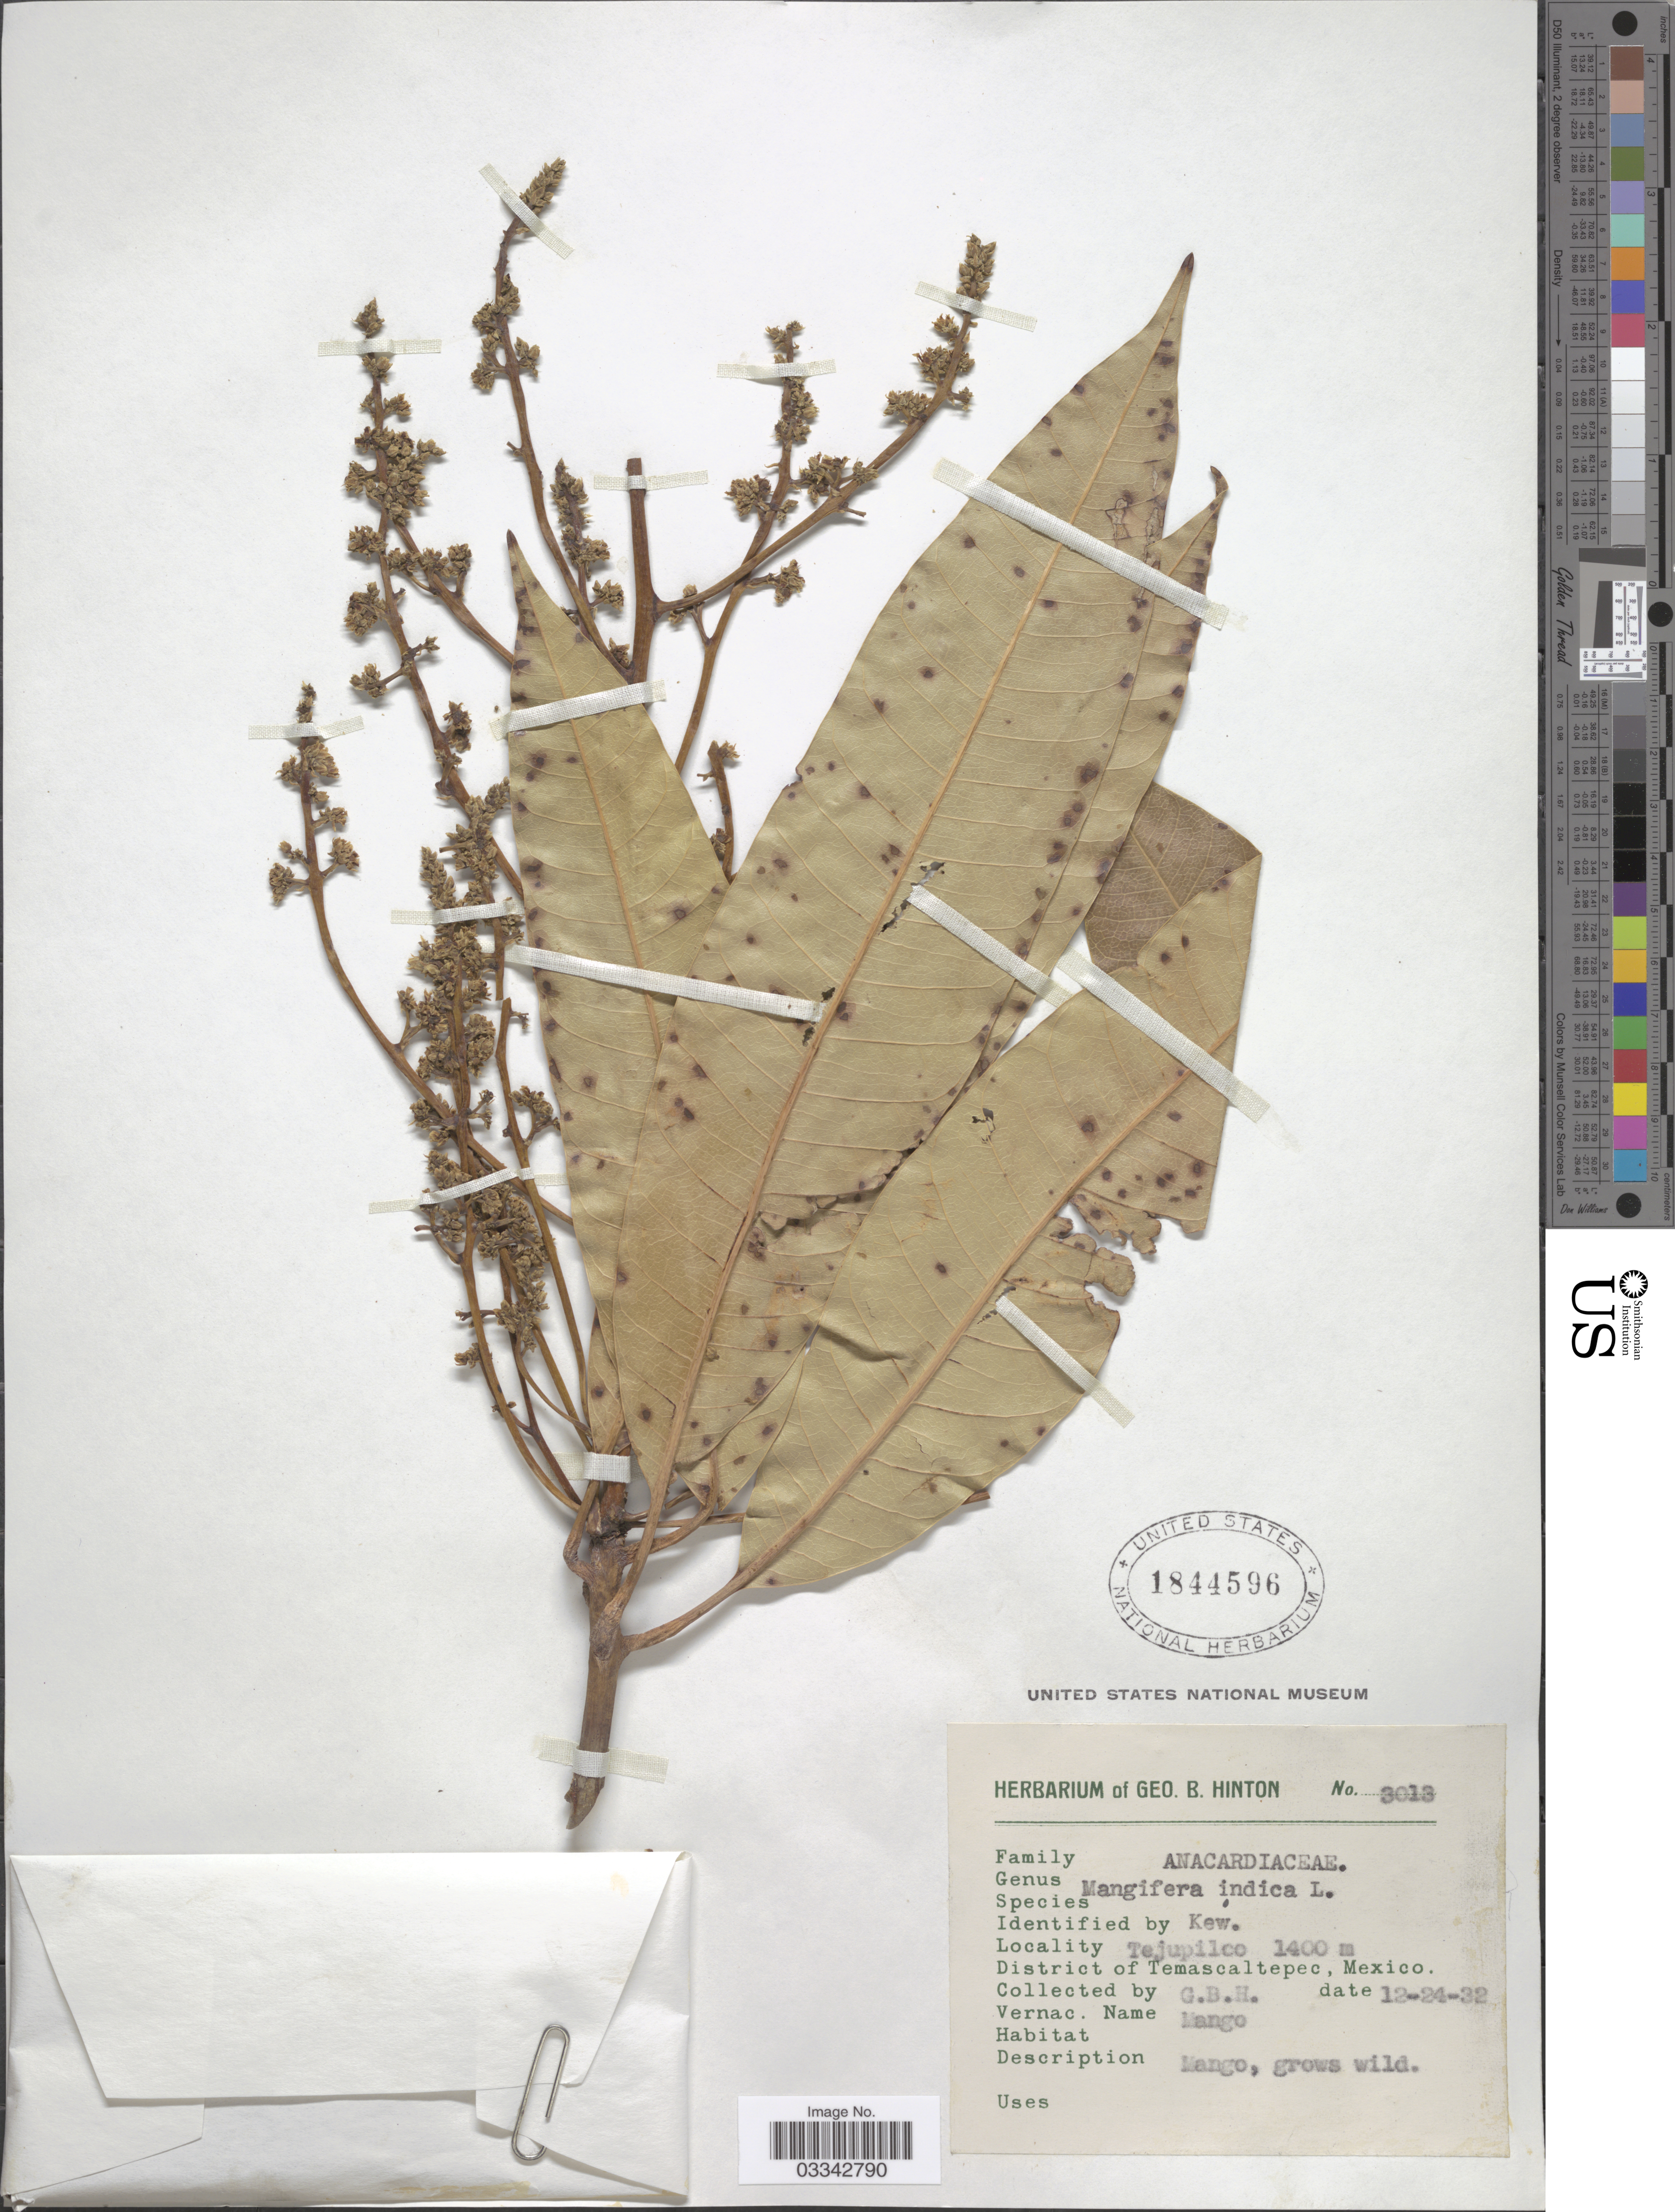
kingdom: Plantae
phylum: Tracheophyta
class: Magnoliopsida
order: Sapindales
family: Anacardiaceae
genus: Mangifera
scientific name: Mangifera indica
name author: L.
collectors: G. B. Hinton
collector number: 3013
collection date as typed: Transcribed d/m/y: 24/12/32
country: Mexico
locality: Tejupilco. District of Temascaltepec.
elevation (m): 1400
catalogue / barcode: US 1844596